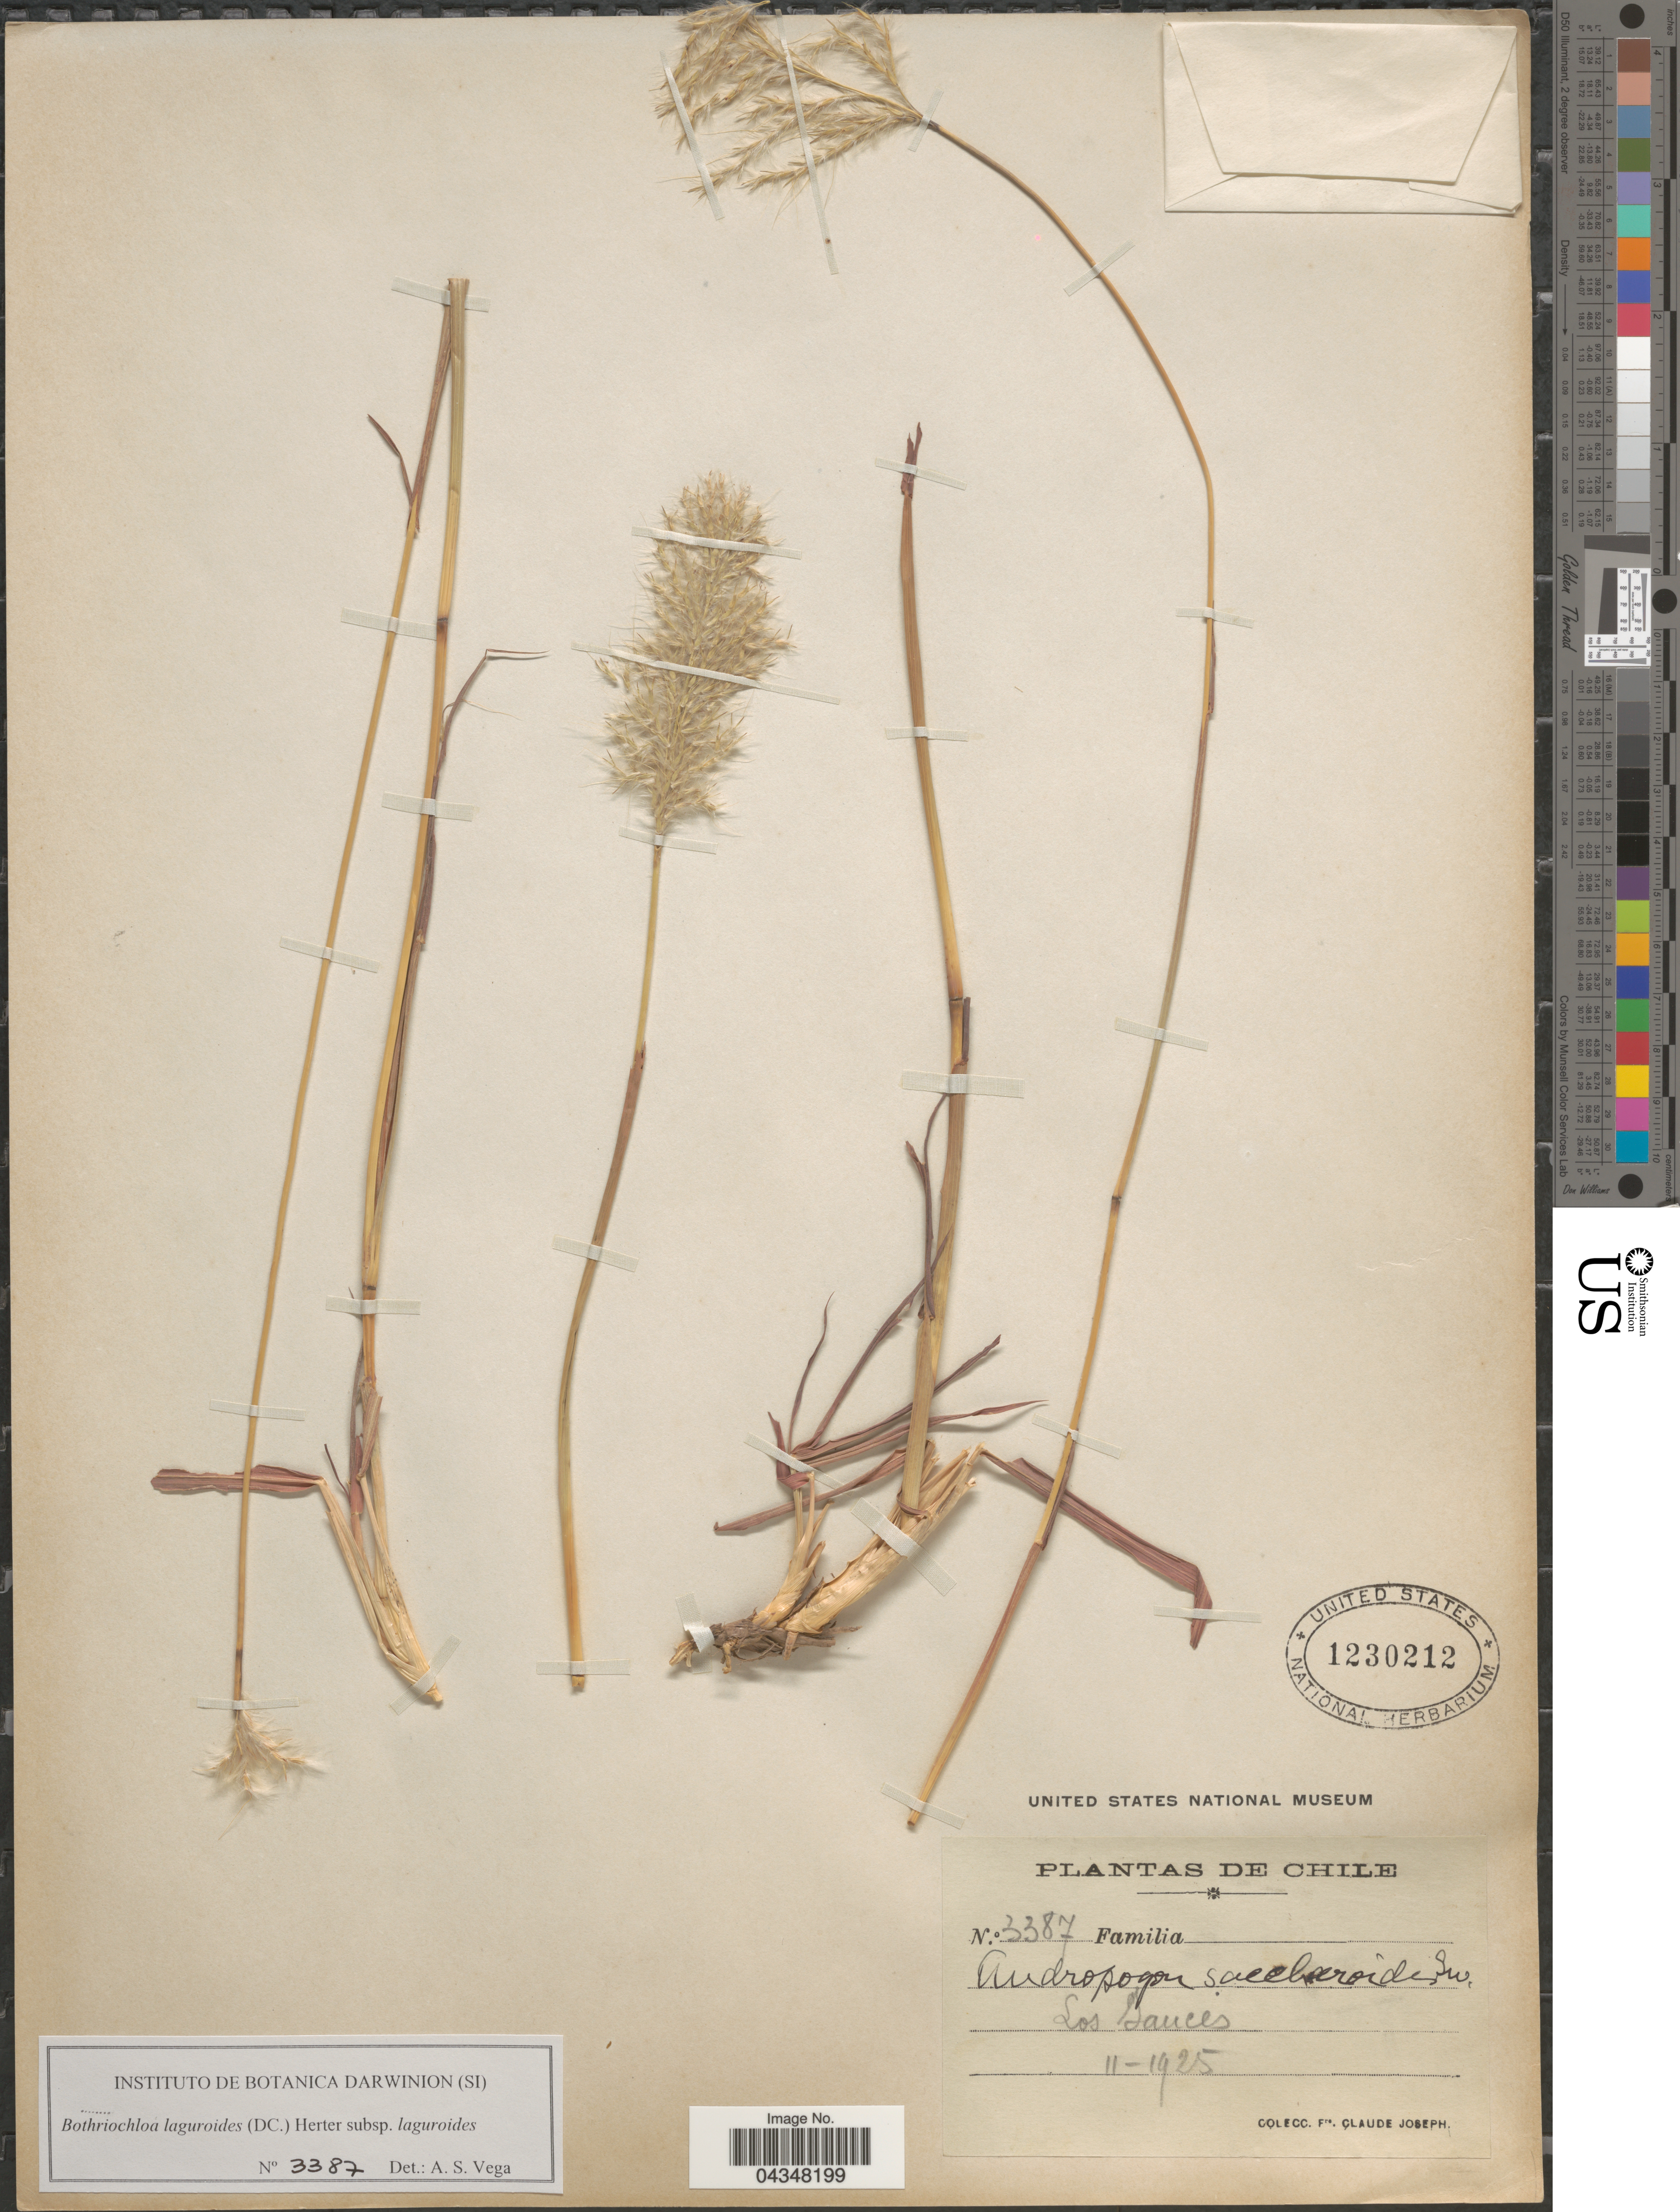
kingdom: Plantae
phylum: Tracheophyta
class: Liliopsida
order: Poales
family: Poaceae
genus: Bothriochloa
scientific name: Bothriochloa laguroides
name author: (DC.) Herter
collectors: Bro. Claude-Joseph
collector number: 3387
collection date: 1925-11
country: Chile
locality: Los Sauces.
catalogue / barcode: US 1230212